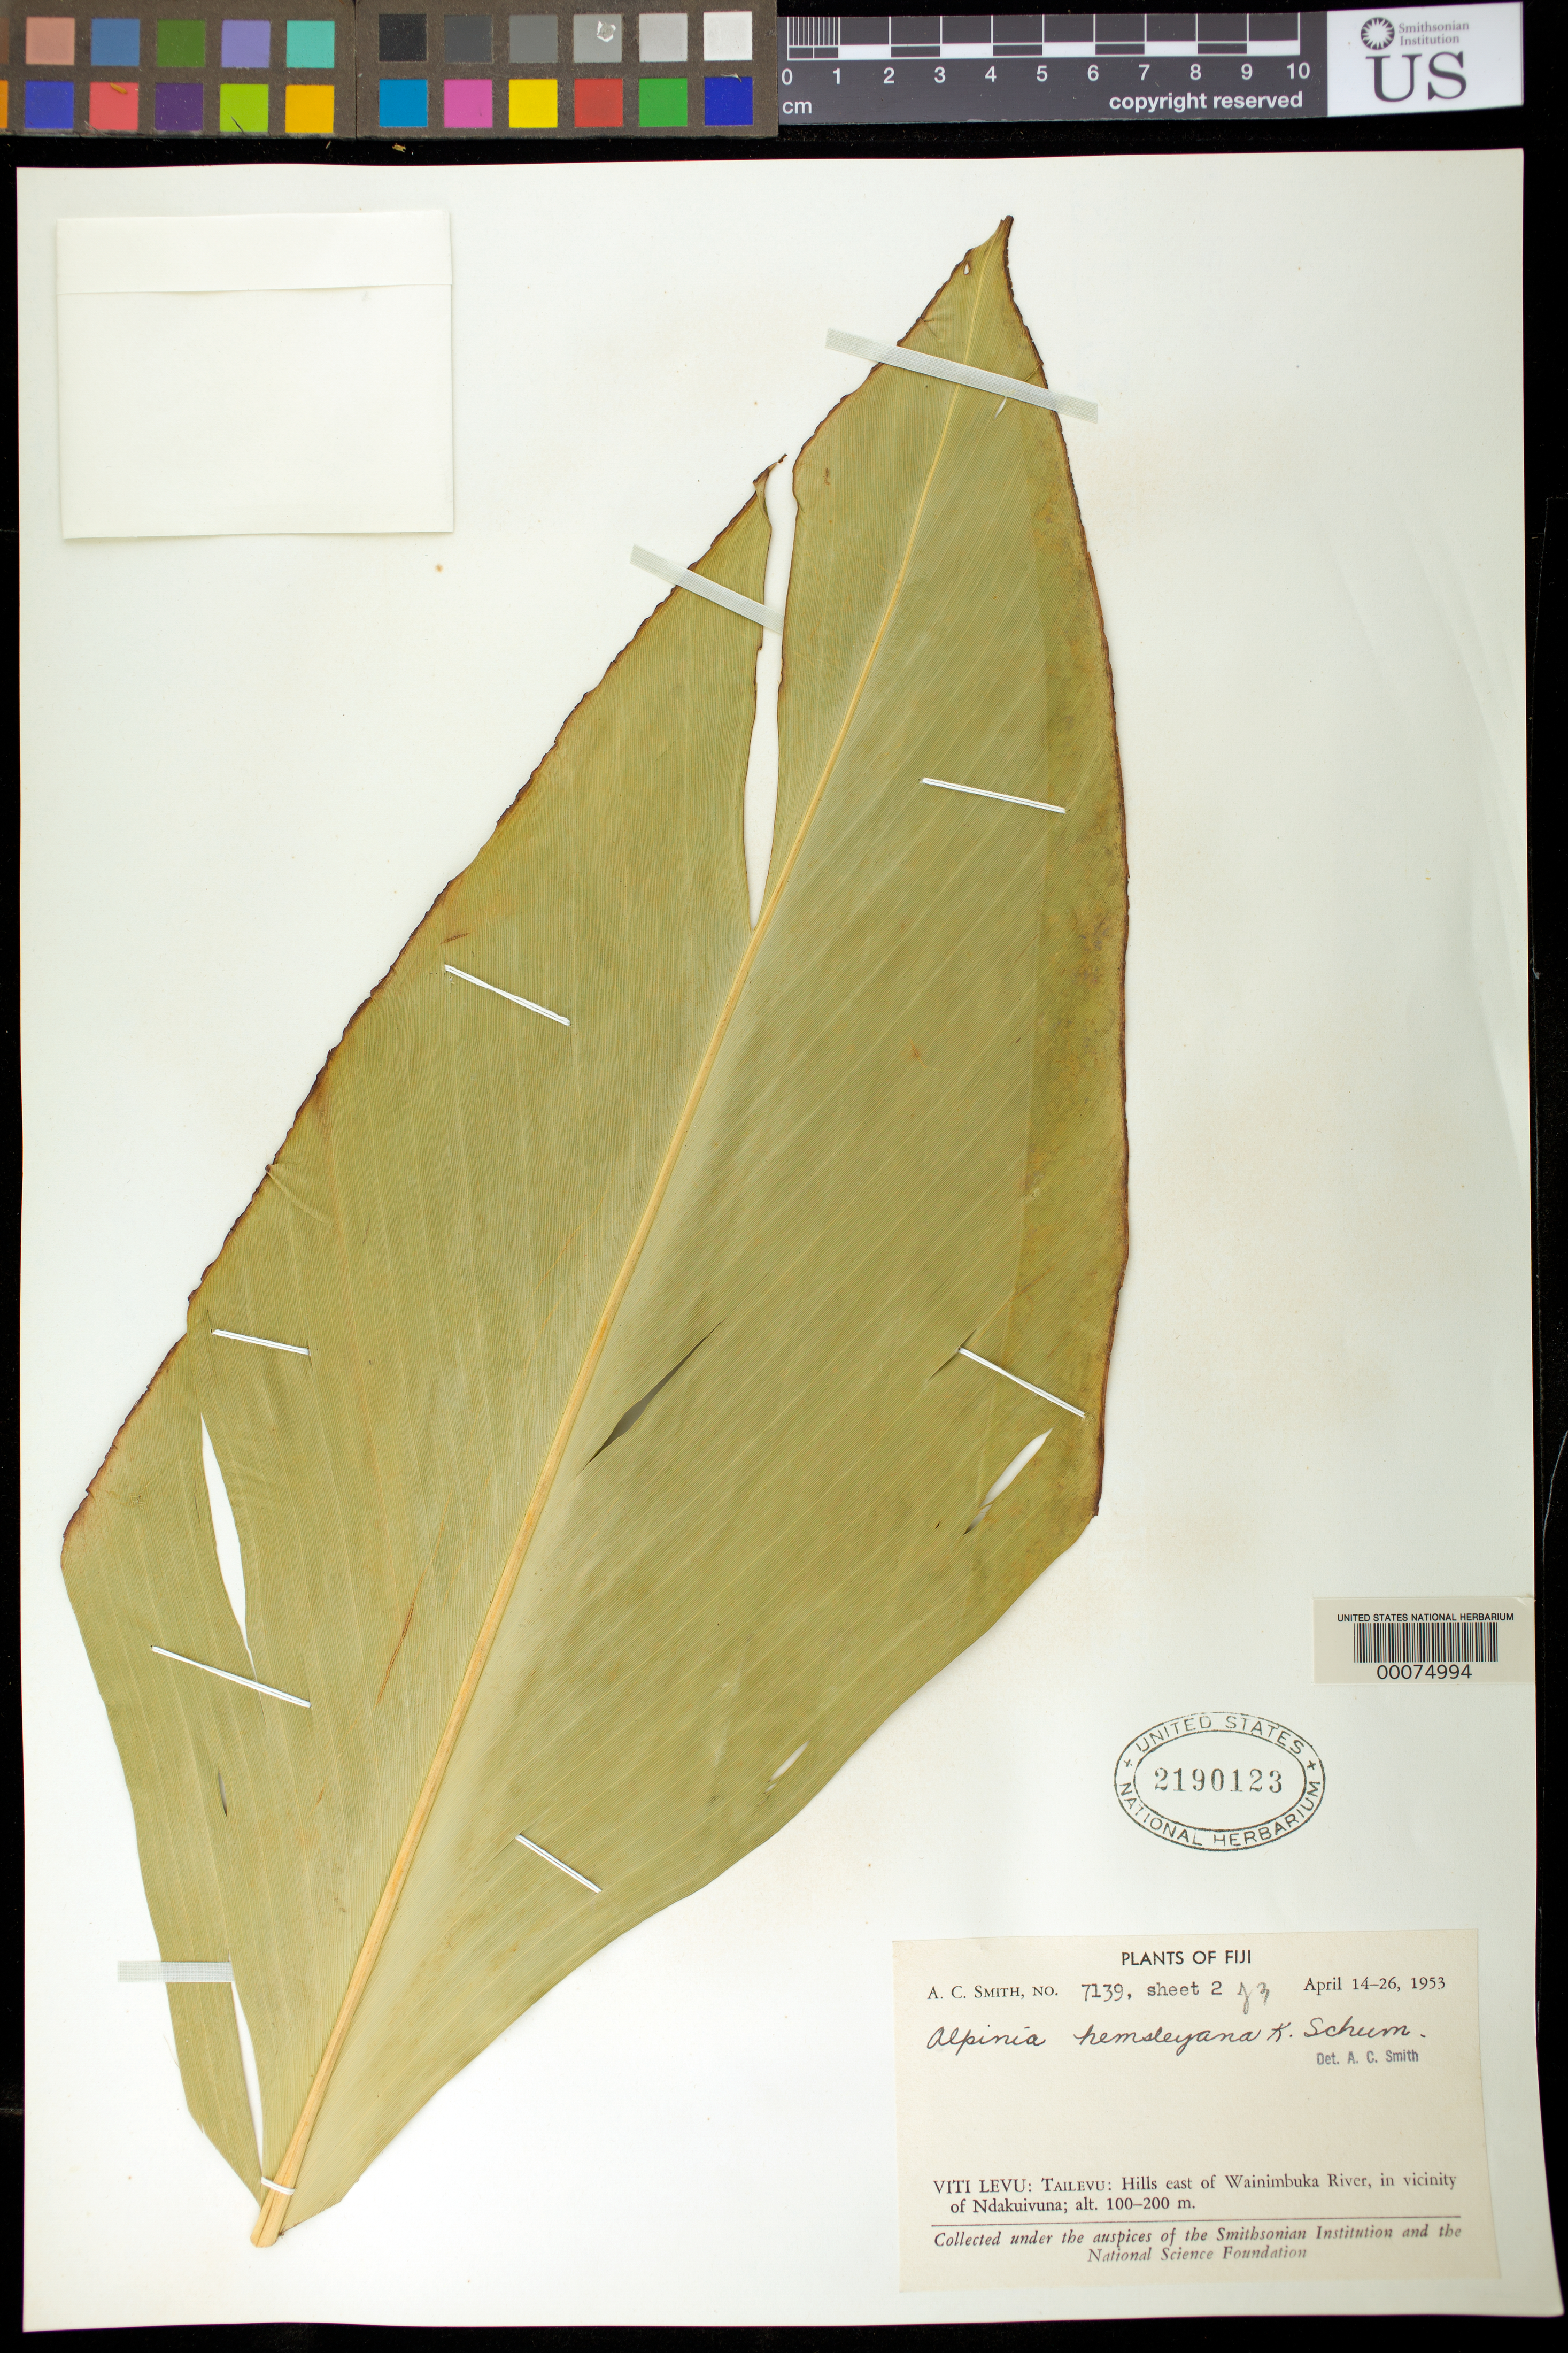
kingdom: Plantae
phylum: Tracheophyta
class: Liliopsida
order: Zingiberales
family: Zingiberaceae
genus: Alpinia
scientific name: Alpinia hemsleyana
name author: K. Schum.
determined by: Smith, Lyman B., (US), NMNH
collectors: A. C. Smith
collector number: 7139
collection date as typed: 14 Apr 1953 to 26 Apr 1953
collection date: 1953-04-14/1953-04-26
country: Fiji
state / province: Central Division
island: Viti Levu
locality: Tailevu, hills E of Wainimbuka River, in vicinity of Ndakuivuna, Tailevu.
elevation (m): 100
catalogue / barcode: US 2190123